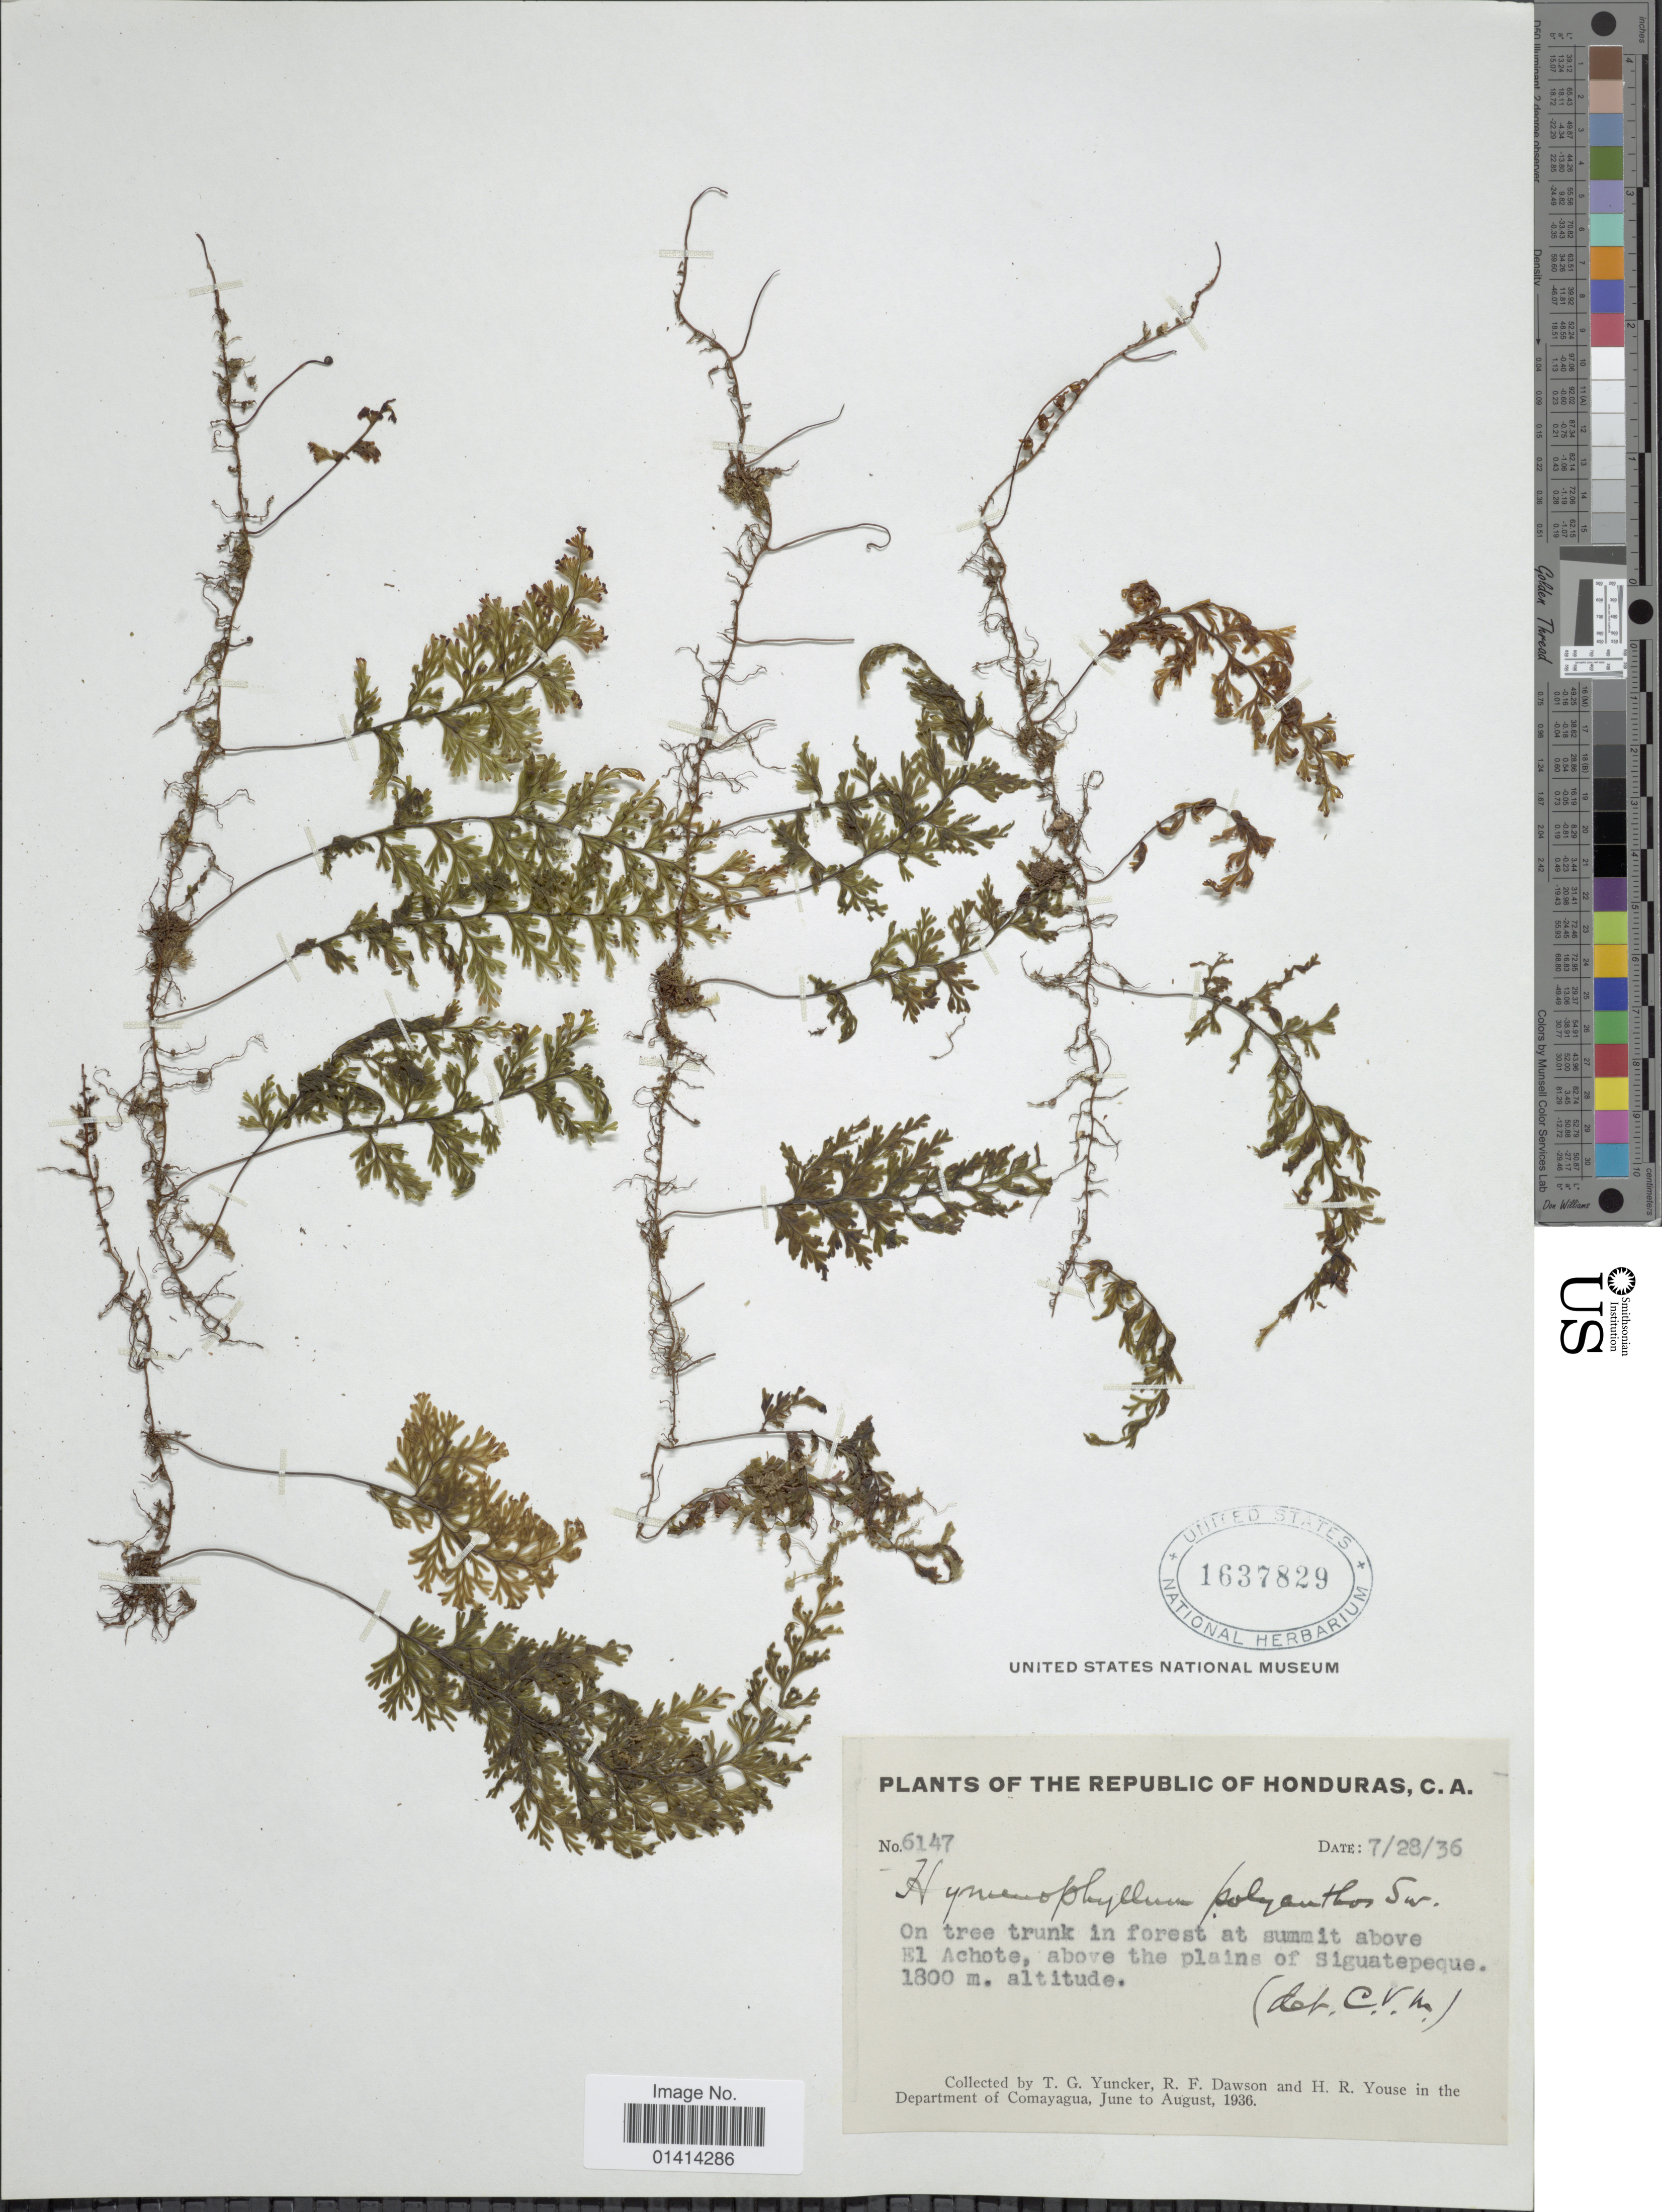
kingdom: Plantae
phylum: Tracheophyta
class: Polypodiopsida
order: Hymenophyllales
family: Hymenophyllaceae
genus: Hymenophyllum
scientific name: Hymenophyllum polyanthos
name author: (Sw.) Sw.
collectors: T. G. Yuncker, R. F. Dawson & H. Youse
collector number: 6147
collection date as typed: Transcribed d/m/y: 28/7/36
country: Honduras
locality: The Republic of Honduras, C.A., in forest at summit above El Achote, above the plains of Siguatepeque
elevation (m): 1800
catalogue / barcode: US 1637829